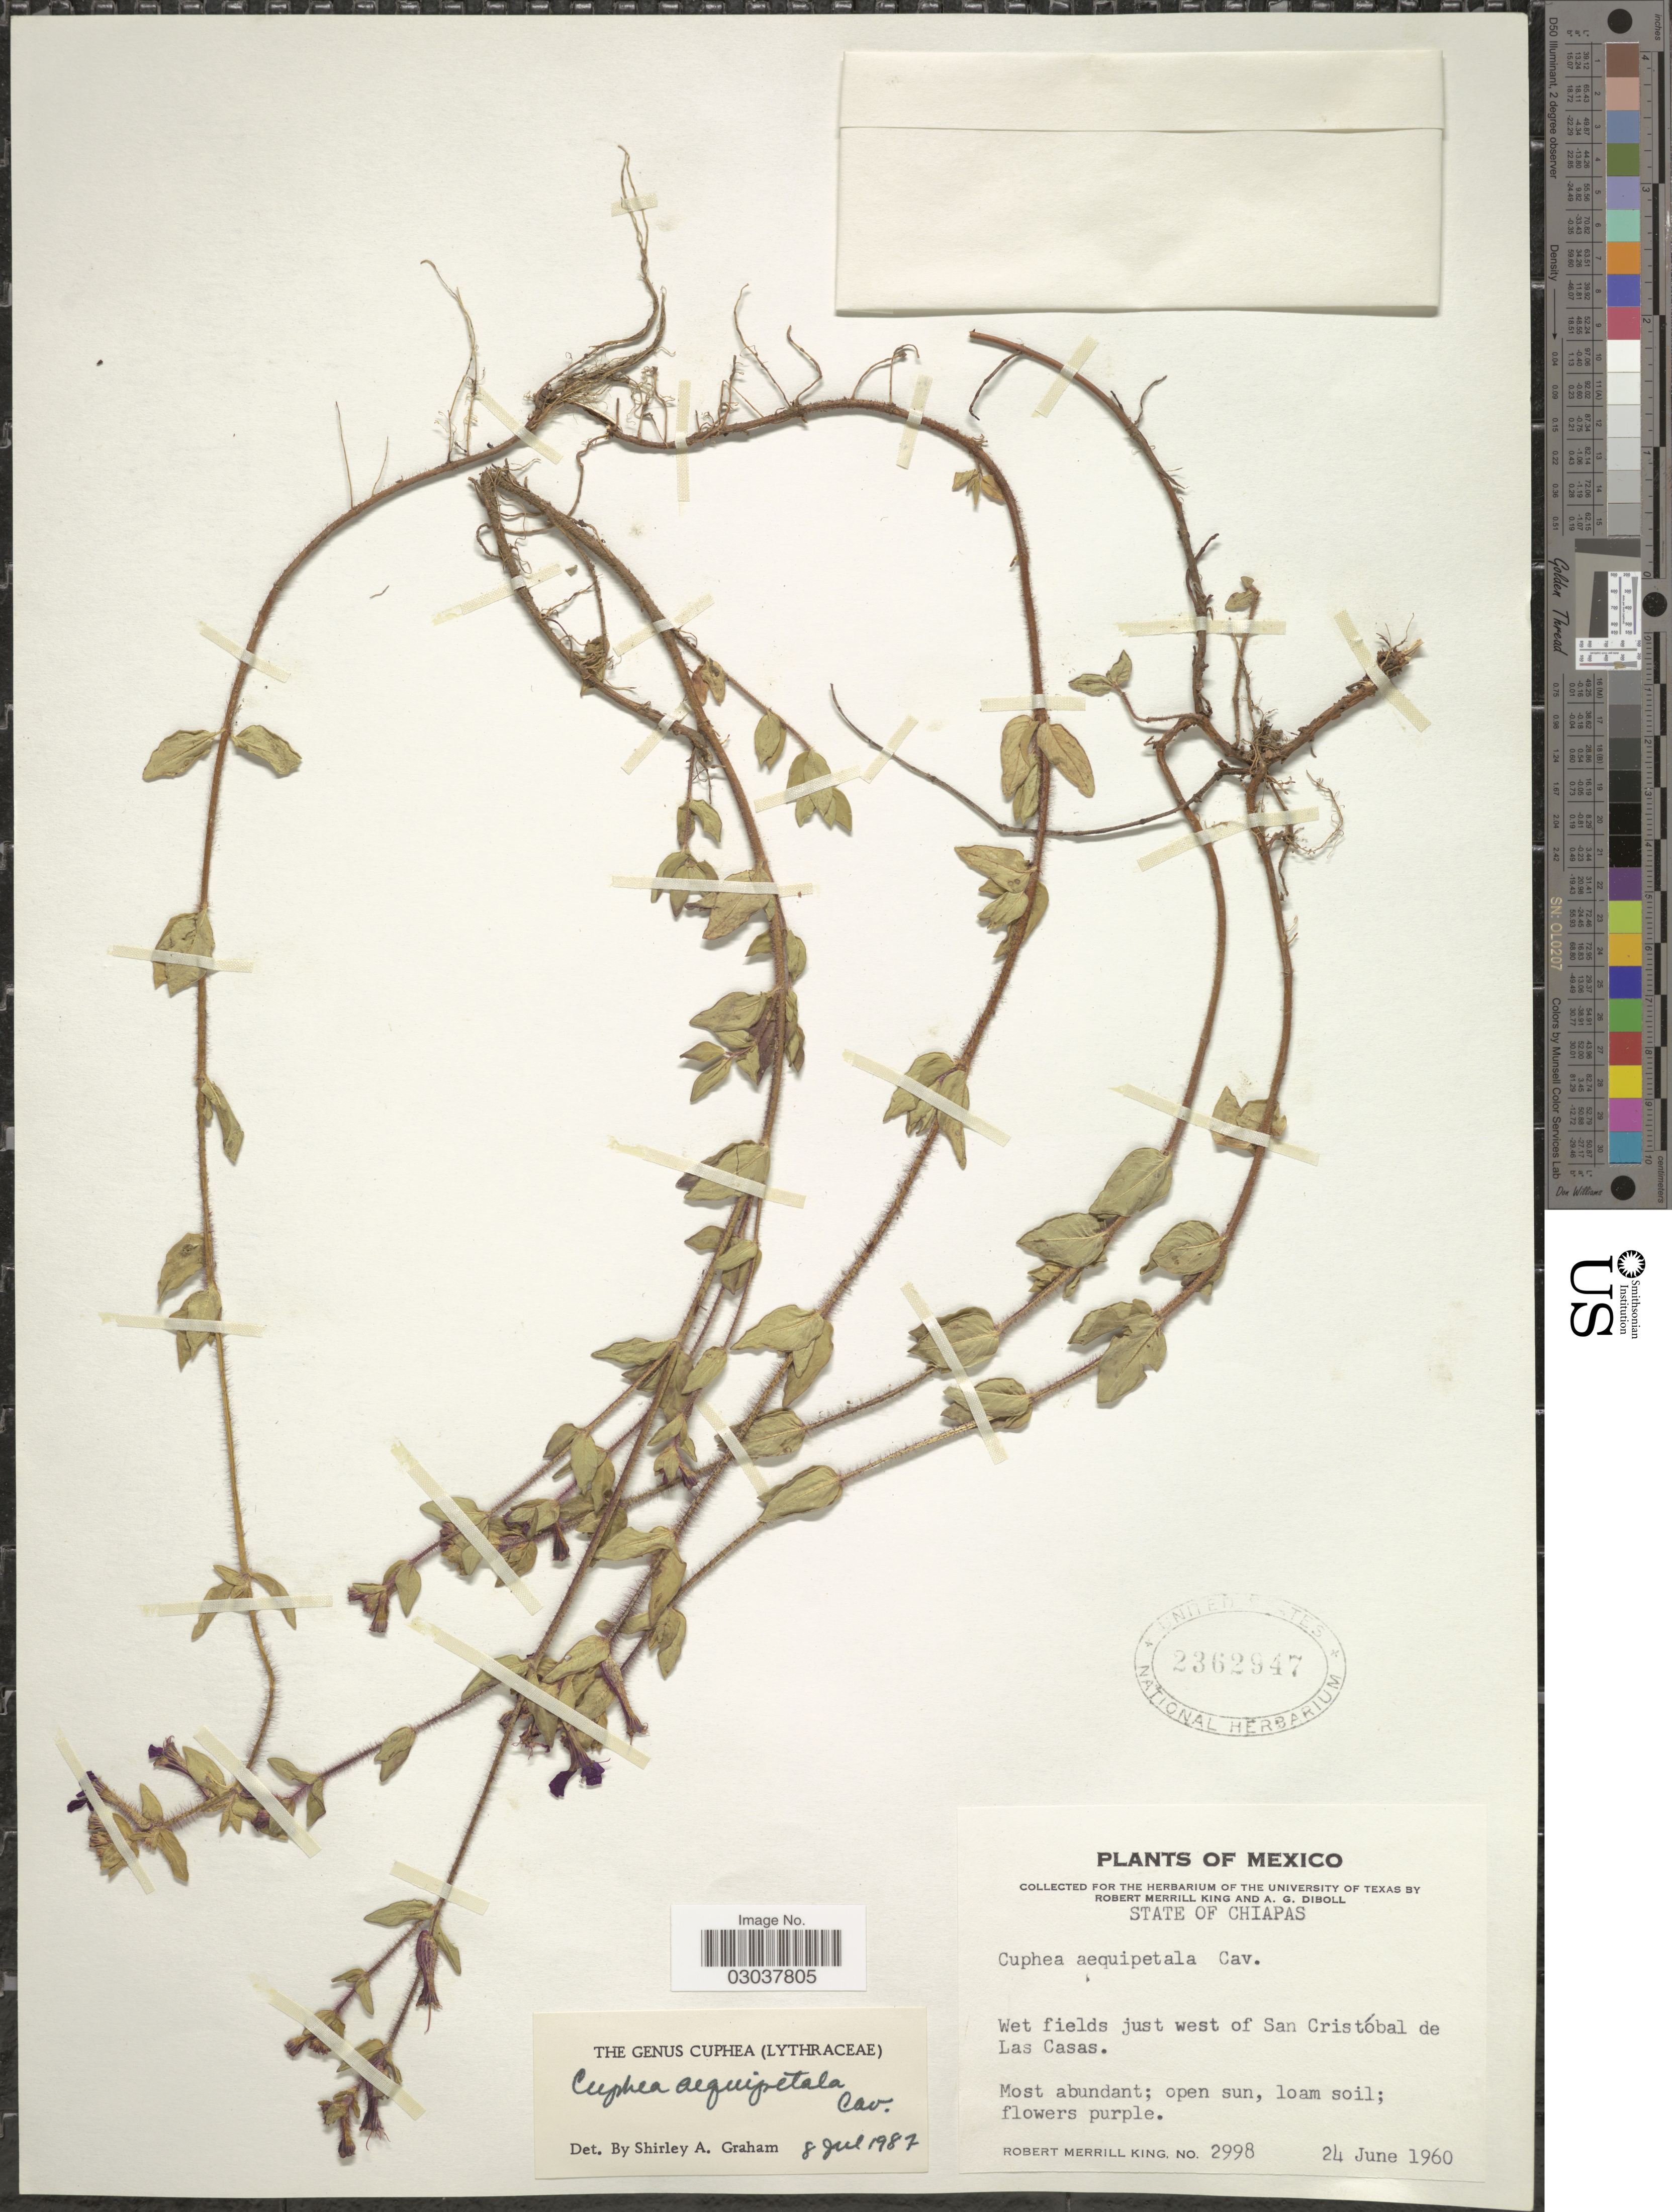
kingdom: Plantae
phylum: Tracheophyta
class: Magnoliopsida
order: Myrtales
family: Lythraceae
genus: Cuphea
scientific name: Cuphea aequipetala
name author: Cav.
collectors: R. M. King & A. Diboll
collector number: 2998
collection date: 1960-06-24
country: Mexico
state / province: Chiapas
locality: Wet fields just west of San Cristóbal de Las Casas.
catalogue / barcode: US 2362947